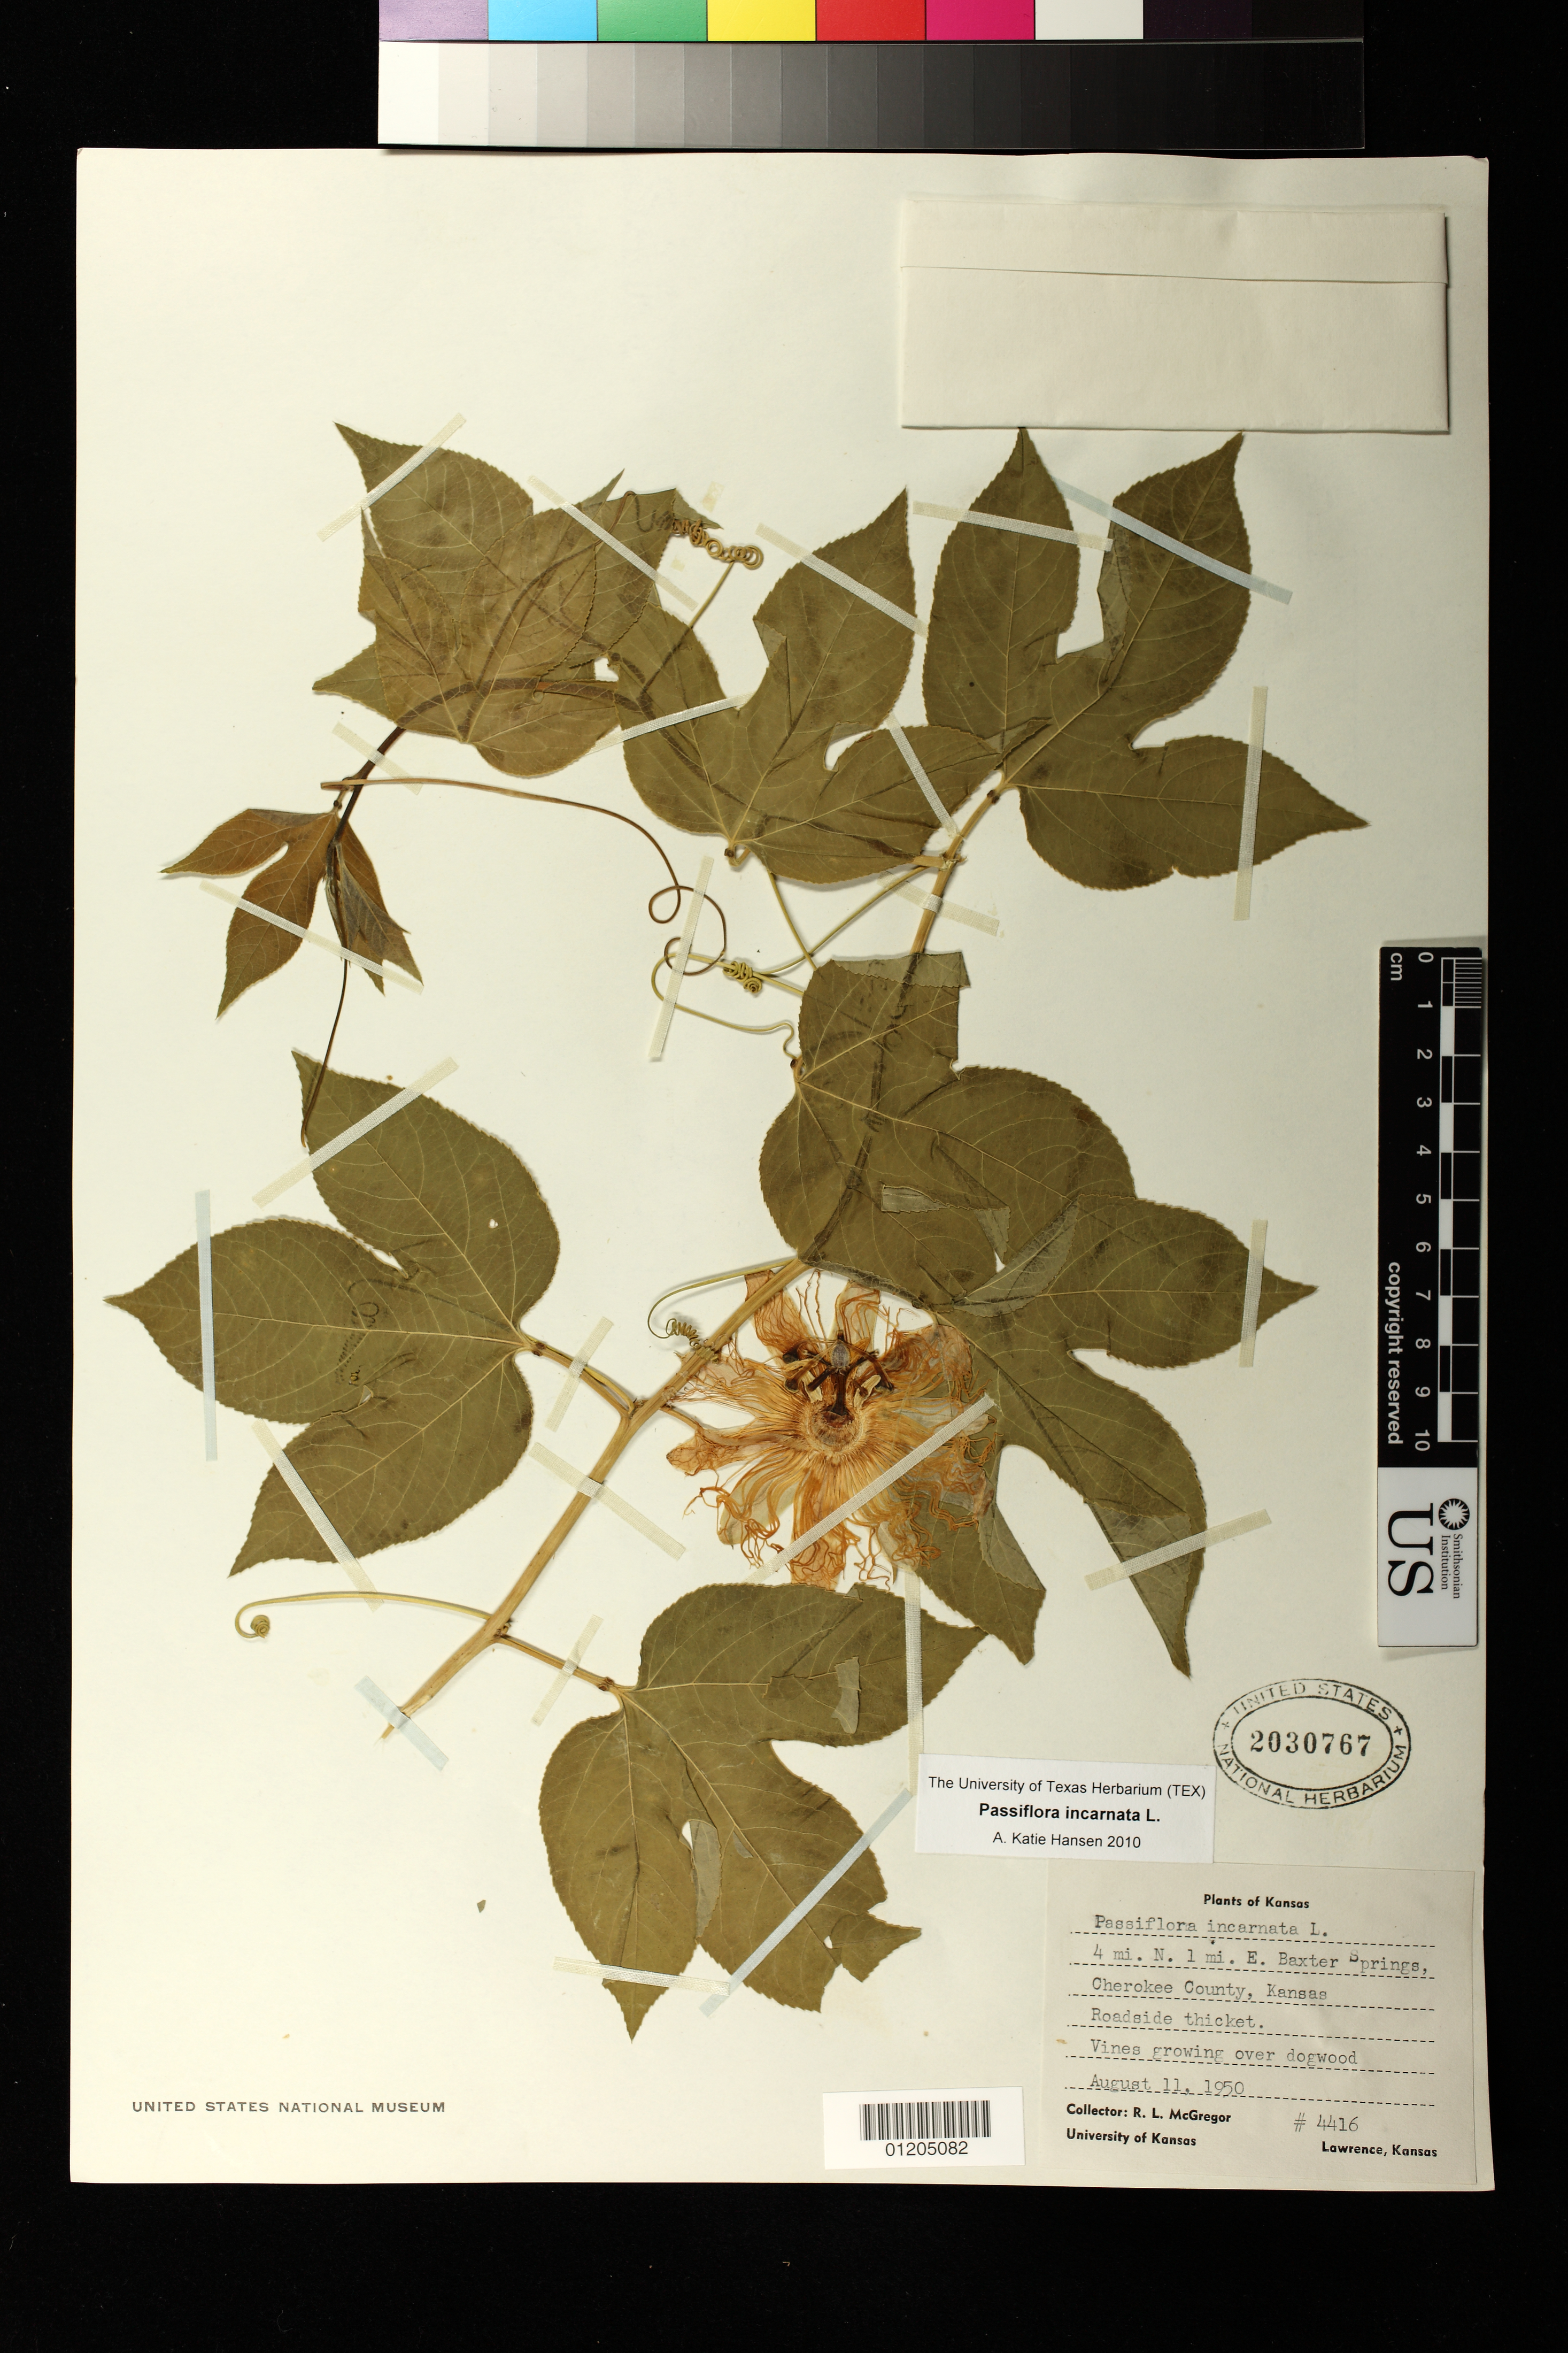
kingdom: Plantae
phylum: Tracheophyta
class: Magnoliopsida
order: Malpighiales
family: Passifloraceae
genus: Passiflora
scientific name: Passiflora incarnata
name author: L.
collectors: R. McGregor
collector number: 4416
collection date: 1950-08-11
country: United States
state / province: Kansas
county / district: Cherokee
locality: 4 mi. N. 1 mi. E. Baxter Springs.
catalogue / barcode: US 2030767